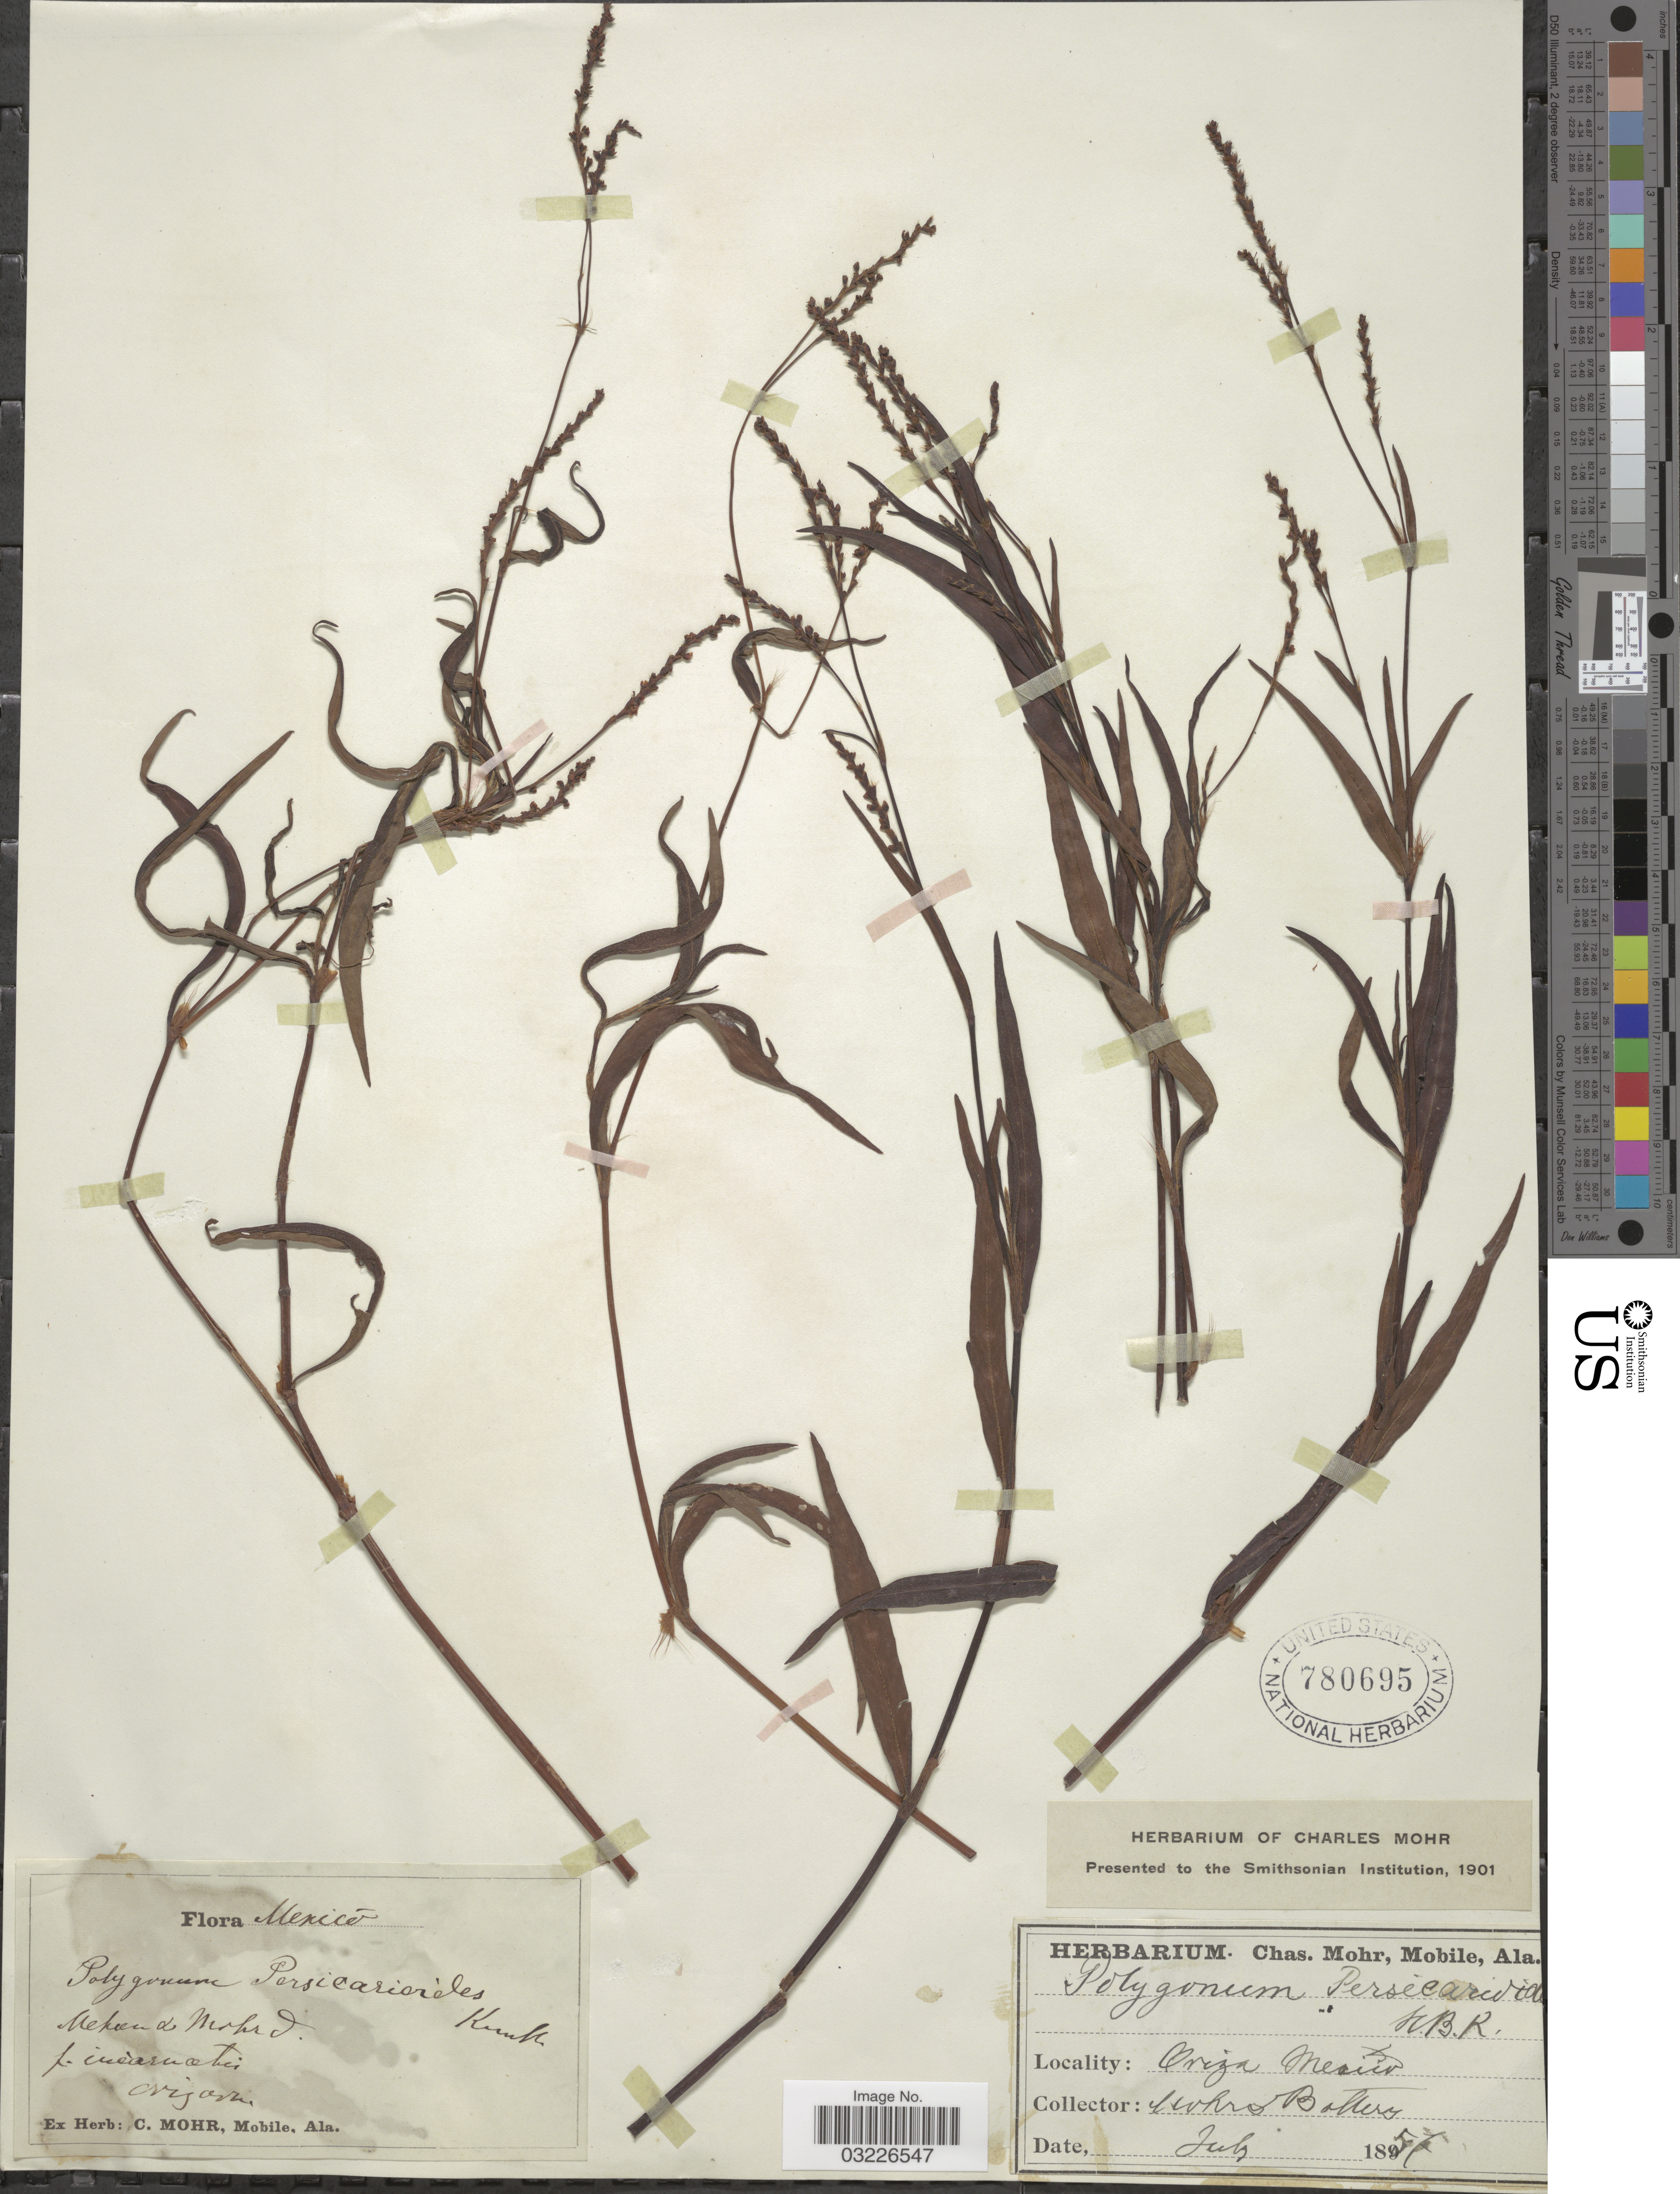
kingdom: Plantae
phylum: Tracheophyta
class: Magnoliopsida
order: Caryophyllales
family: Polygonaceae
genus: Polygonum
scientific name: Polygonum opelousanum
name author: Riddell ex Small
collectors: Mohr, C. T. (herbarium)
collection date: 1857-07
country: Mexico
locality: Orizava.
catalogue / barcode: US 780695